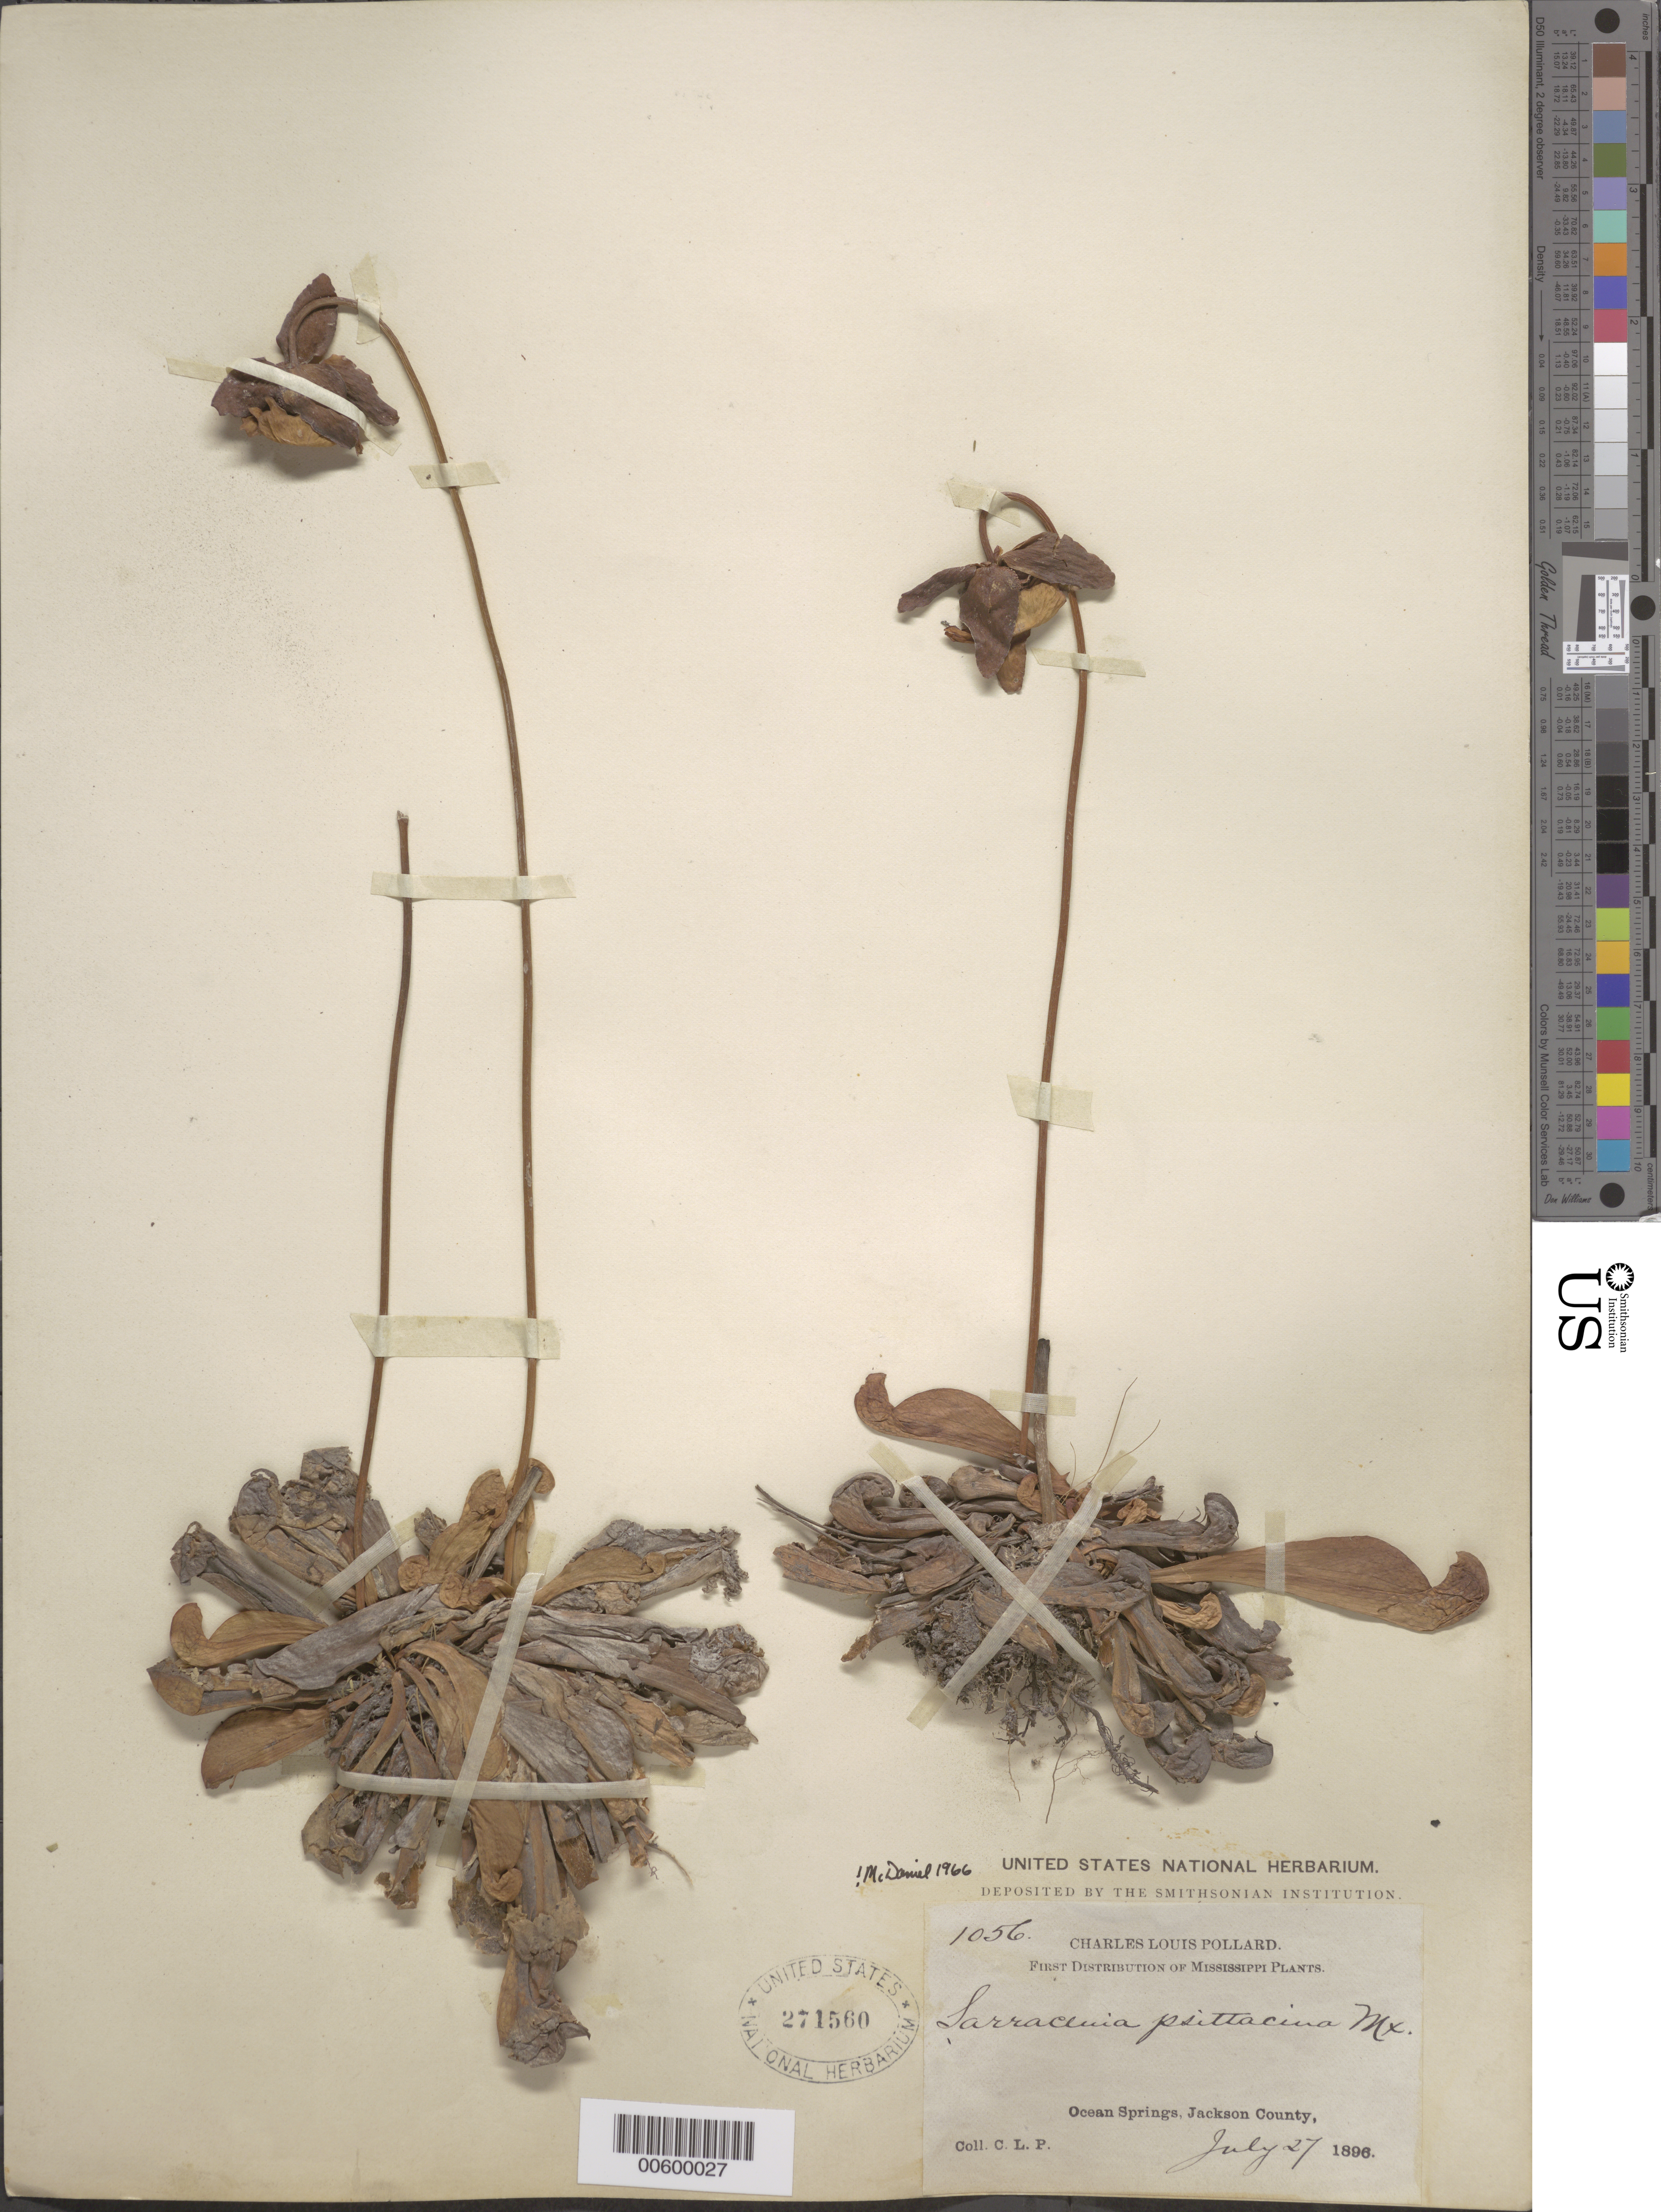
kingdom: Plantae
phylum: Tracheophyta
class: Magnoliopsida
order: Ericales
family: Sarraceniaceae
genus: Sarracenia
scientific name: Sarracenia psittacina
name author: Michx.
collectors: C. L. Pollard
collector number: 1056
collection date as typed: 27 Jul 1896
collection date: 1896-07-27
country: United States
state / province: Mississippi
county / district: Jackson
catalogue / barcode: US 271560